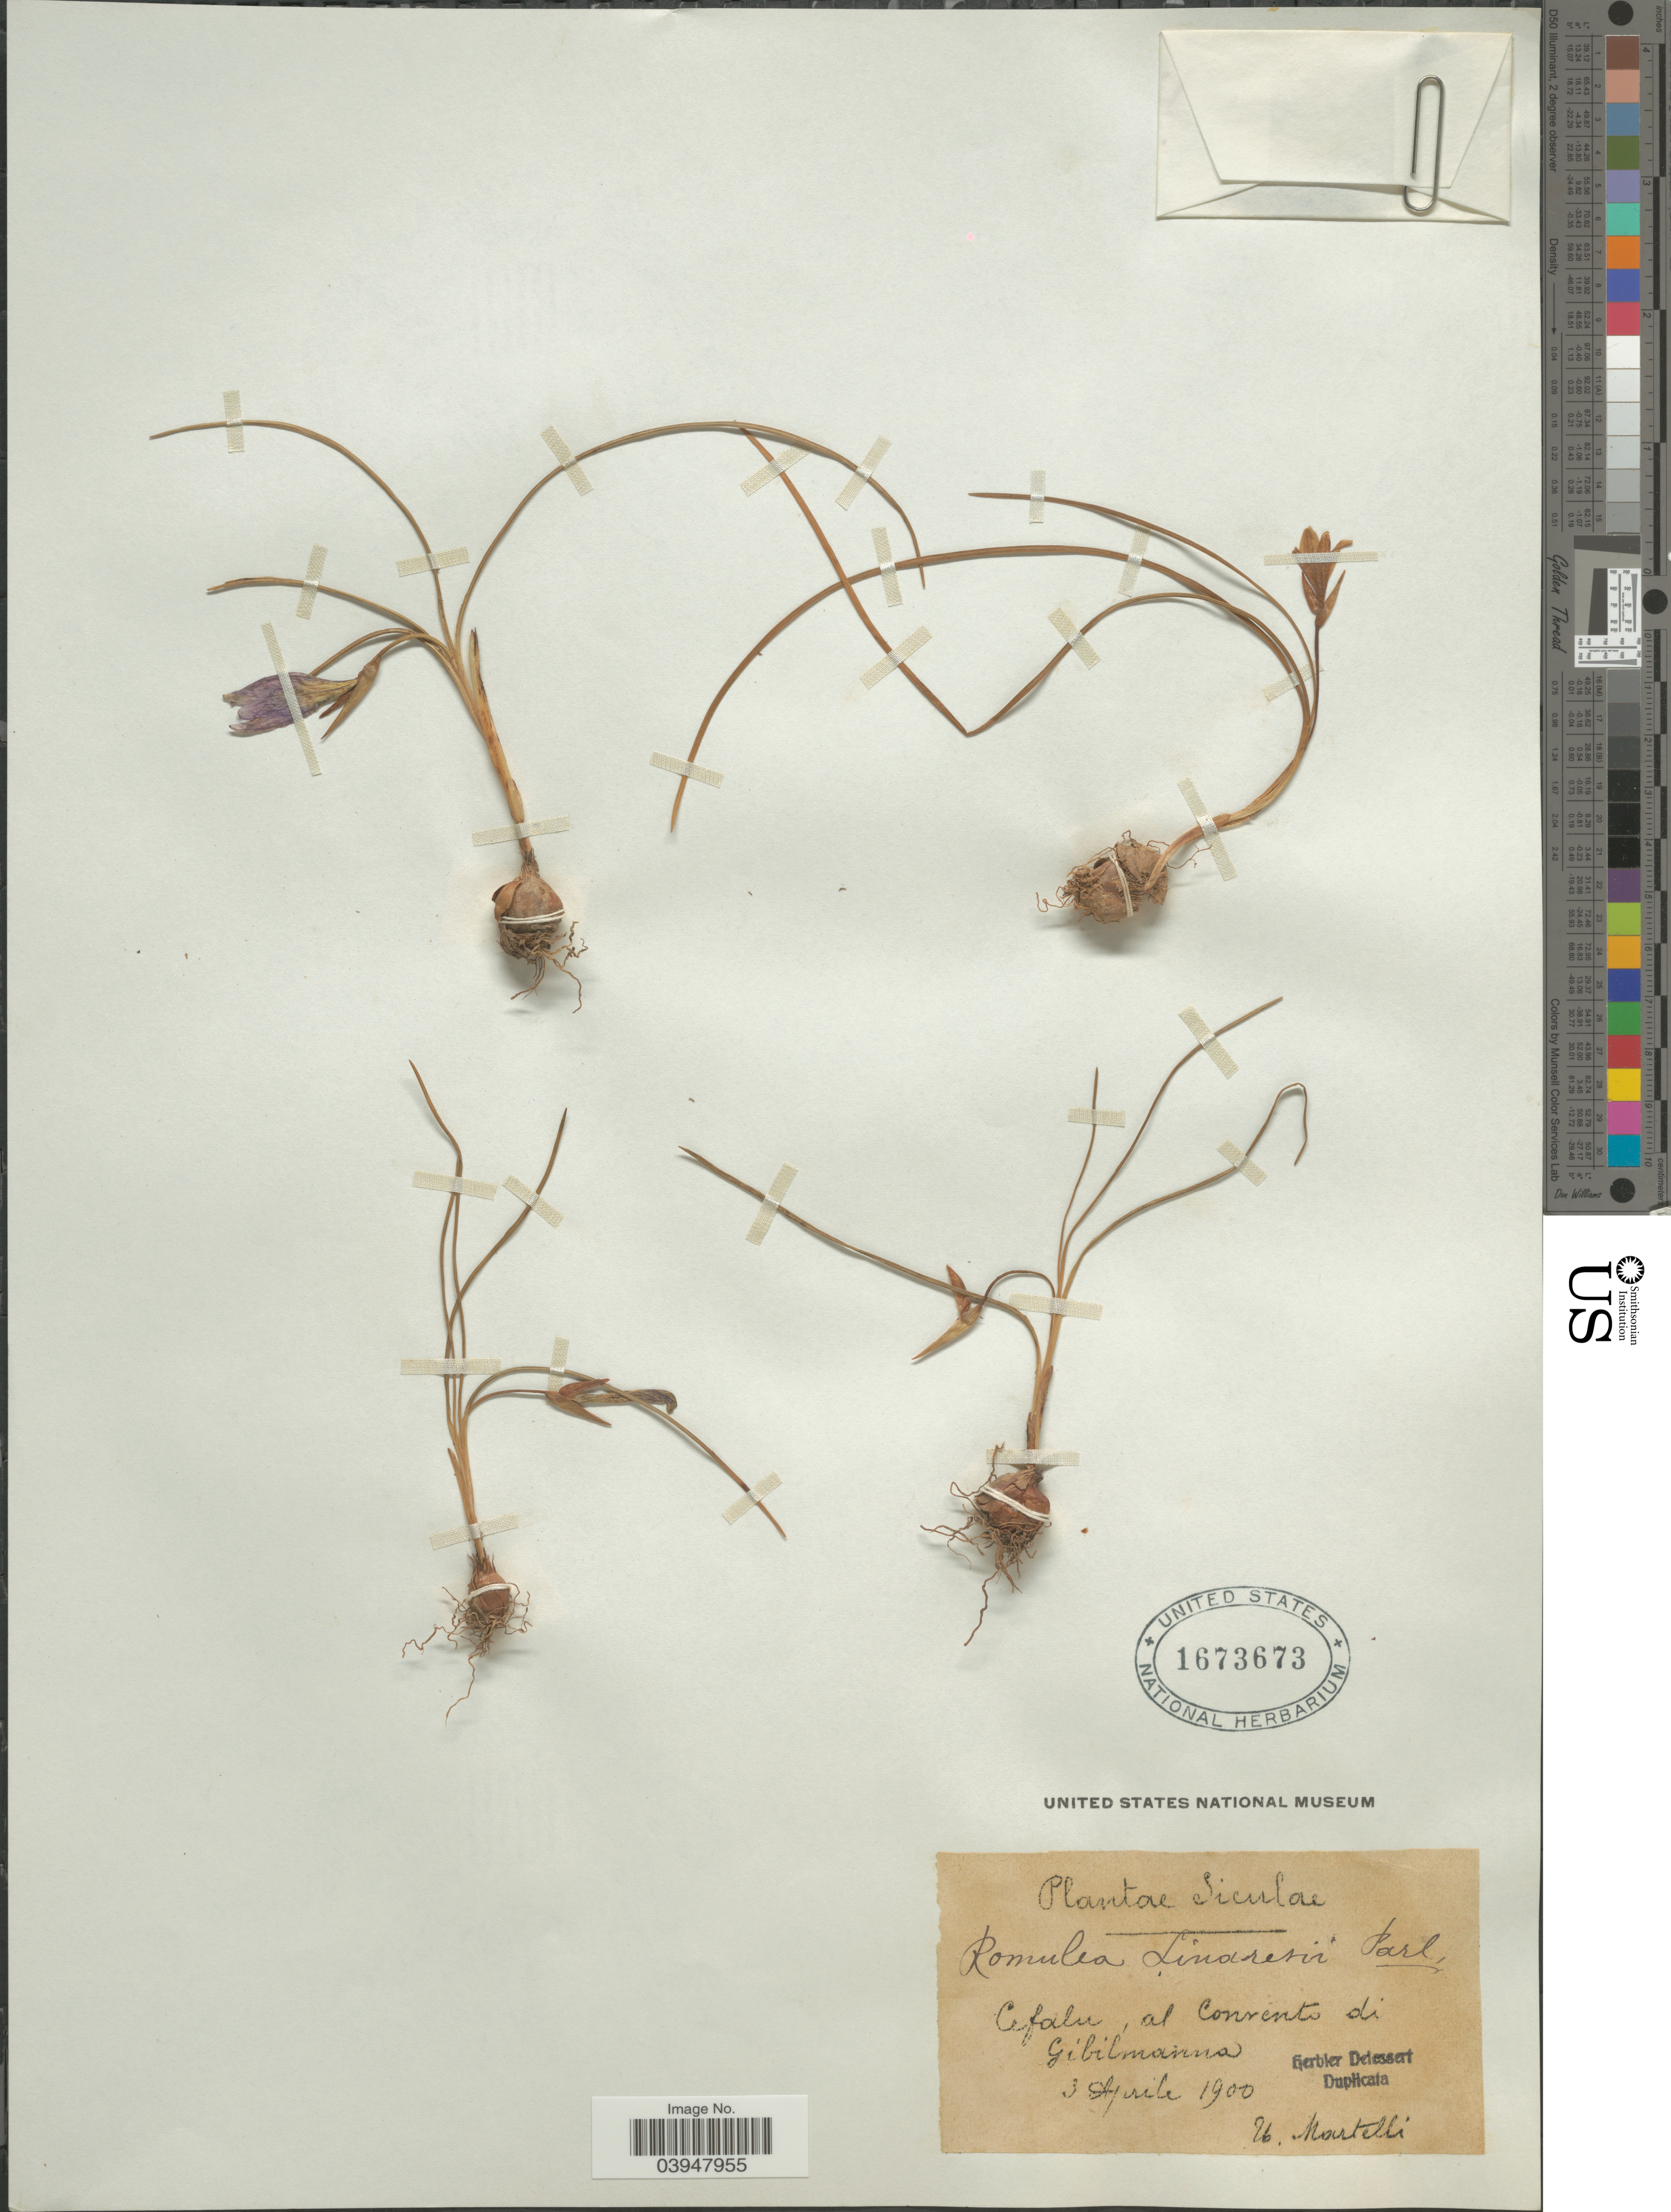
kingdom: Plantae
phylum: Tracheophyta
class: Liliopsida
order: Asparagales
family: Iridaceae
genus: Romulea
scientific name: Romulea linaresii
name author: Parl.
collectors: U. Martelli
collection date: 1900-04-03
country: Italy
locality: Siculae. Cefalu, al Conrenti di Gibilmanna.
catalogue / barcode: US 1673673